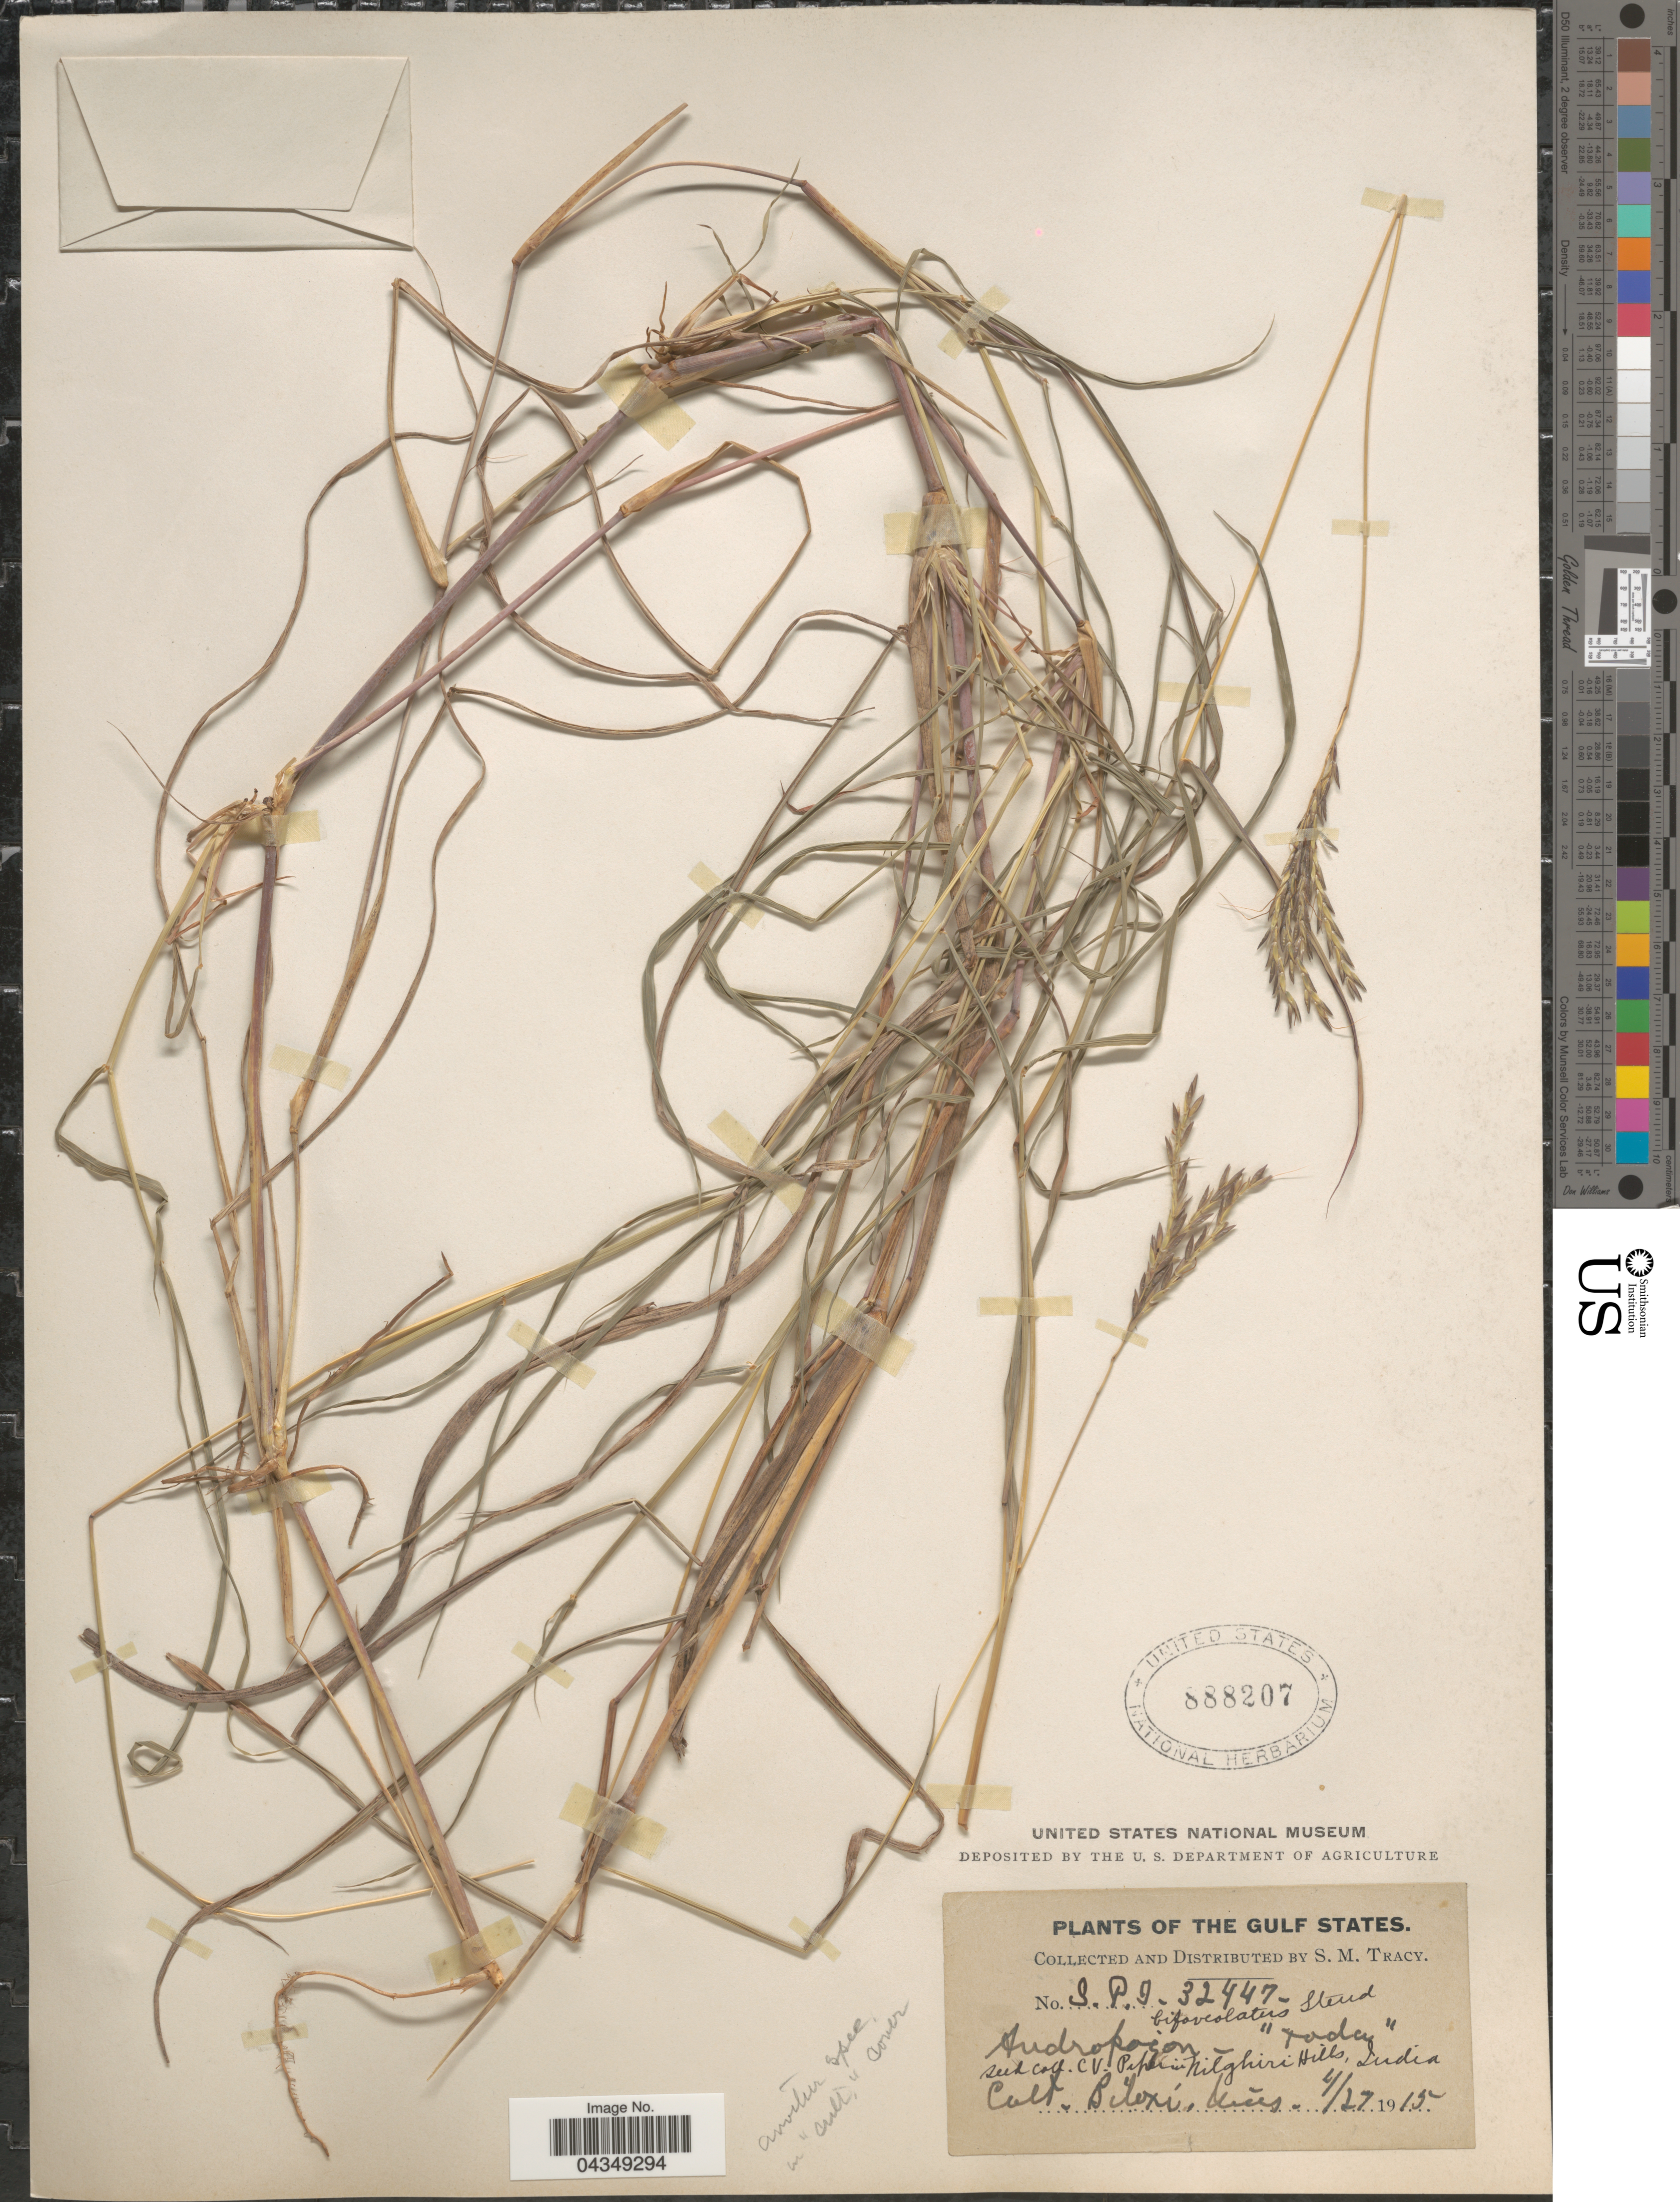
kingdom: Plantae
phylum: Tracheophyta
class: Liliopsida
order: Poales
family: Poaceae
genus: Bothriochloa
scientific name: Bothriochloa insculpta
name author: (Hochst. ex A. Rich.) A. Camus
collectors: S. M. Tracy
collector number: S.P.I.32447*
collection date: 1915-04-27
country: United States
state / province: Mississippi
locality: Biloxi.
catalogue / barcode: US 888207